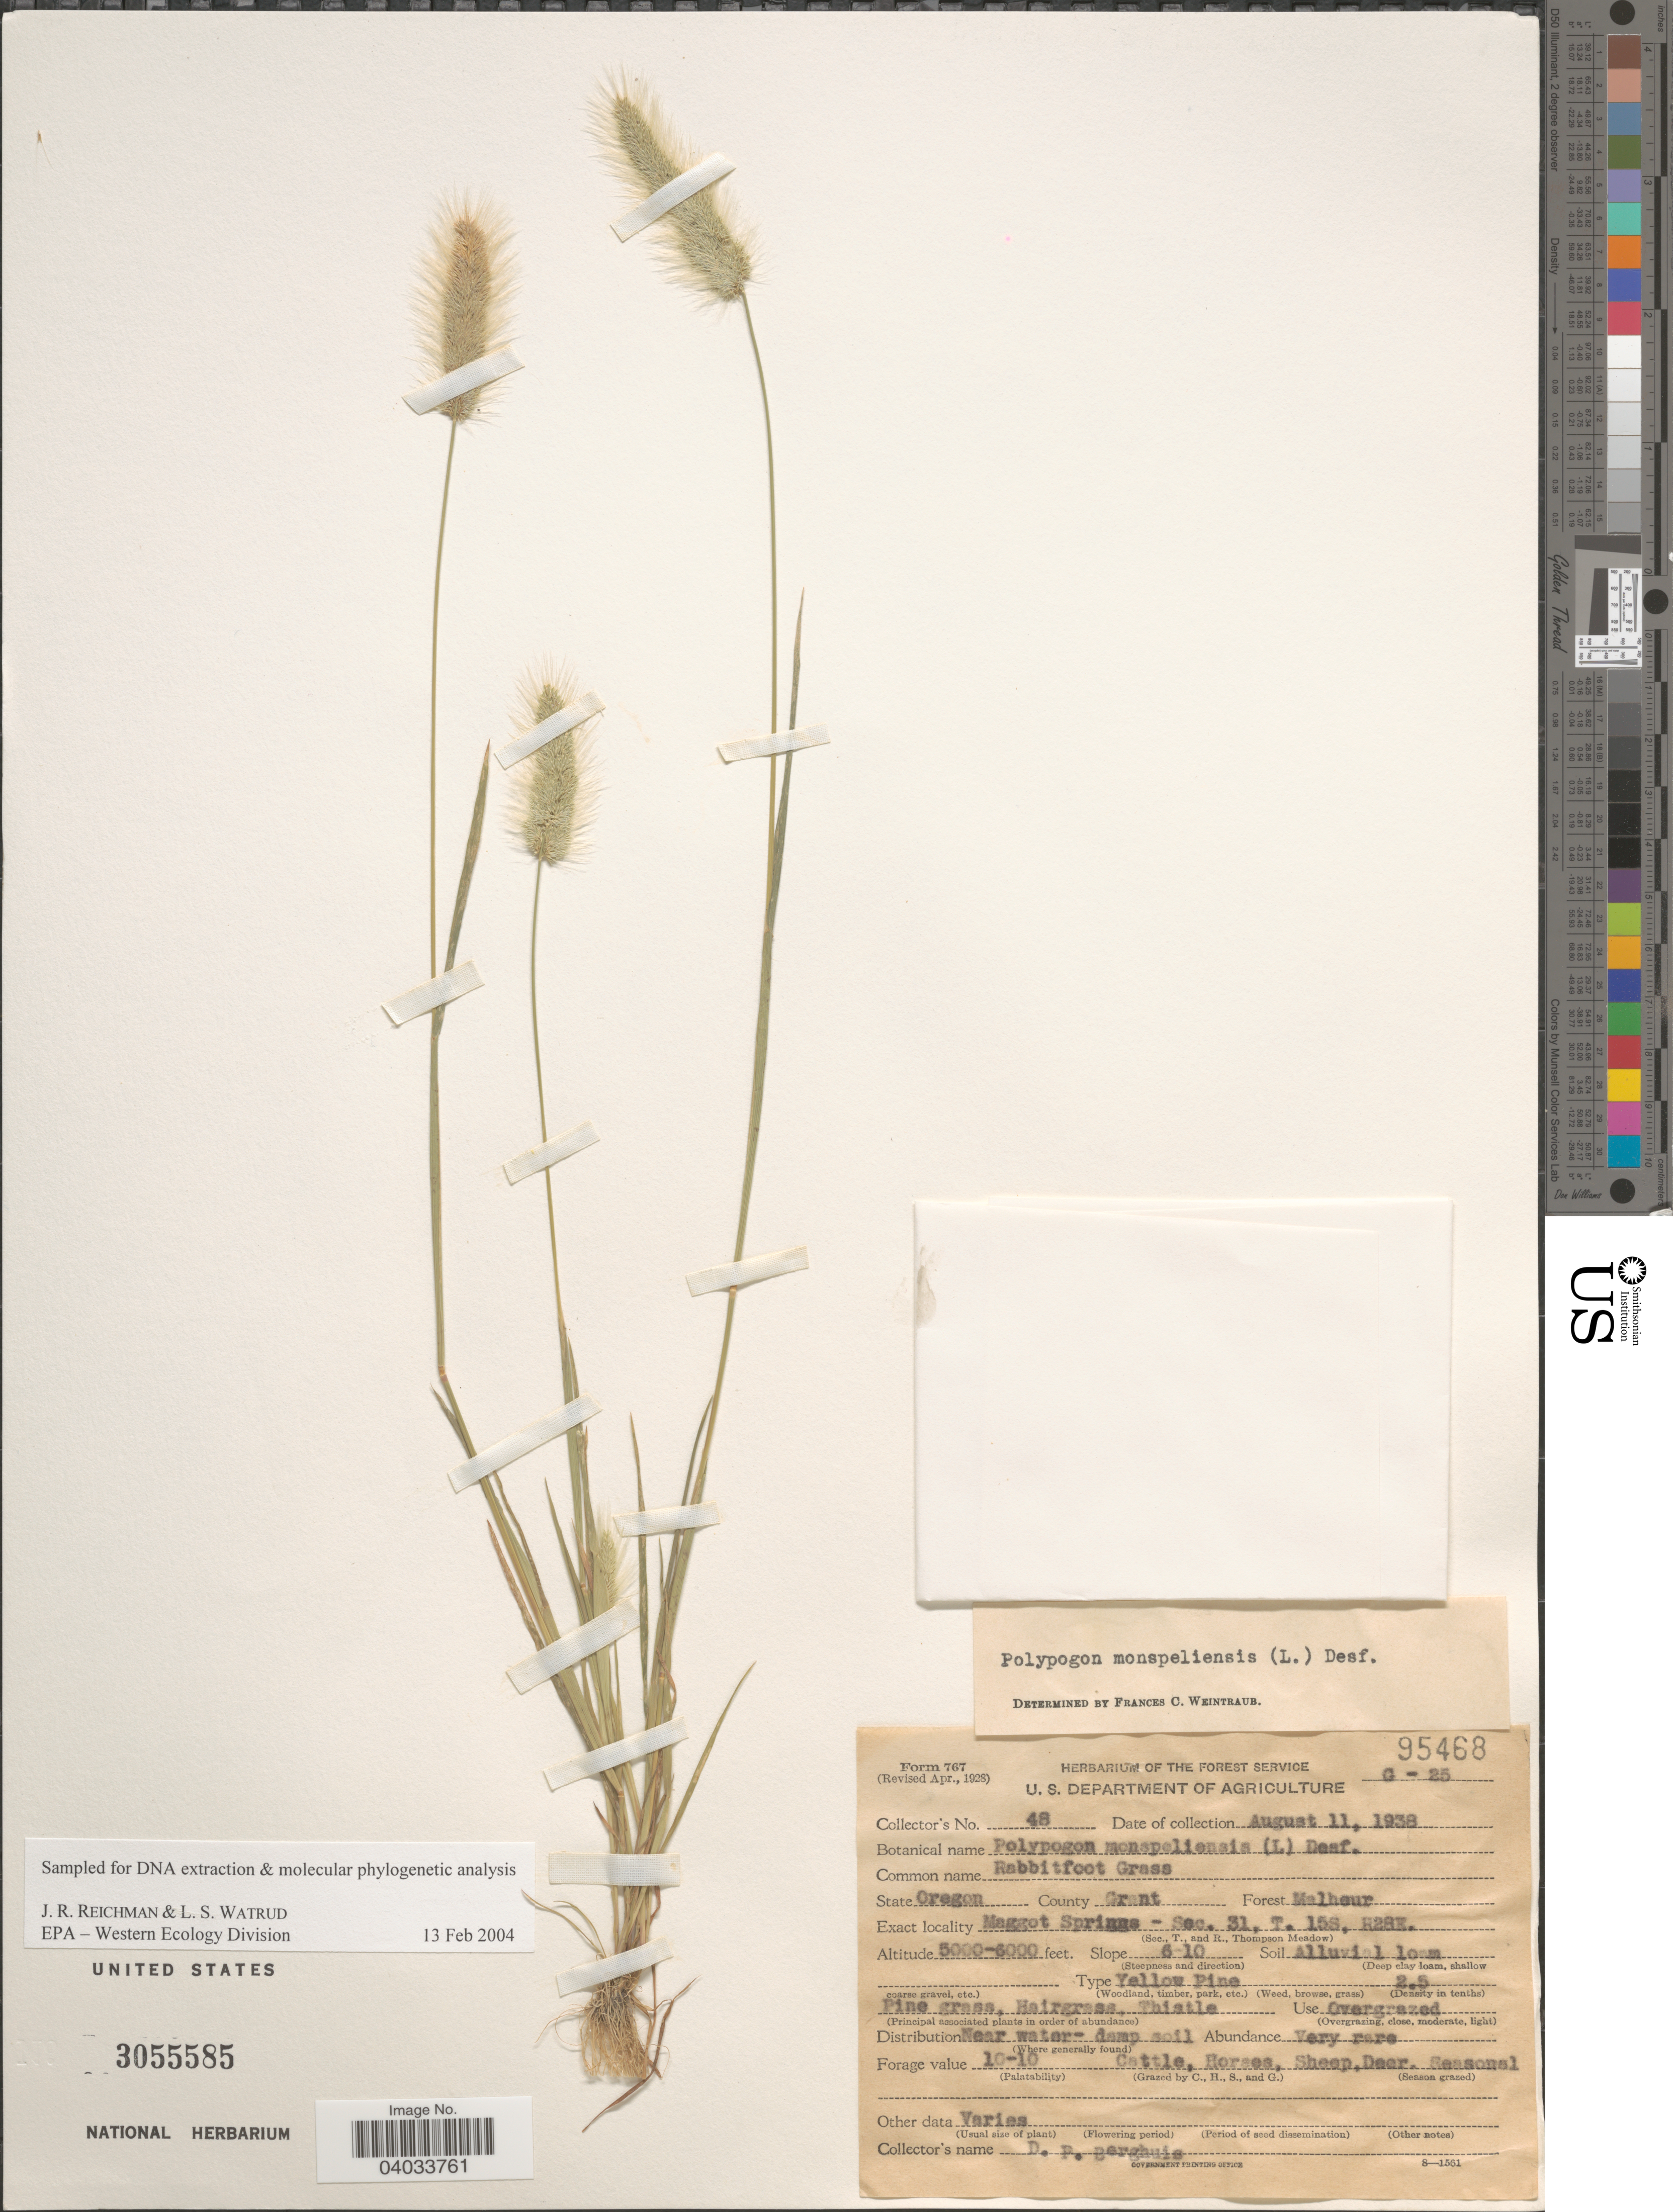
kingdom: Plantae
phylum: Tracheophyta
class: Liliopsida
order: Poales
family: Poaceae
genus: Polypogon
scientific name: Polypogon monspeliensis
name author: (L.) Desf.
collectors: D. Berghuis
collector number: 48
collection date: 1938-08-11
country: United States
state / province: Oregon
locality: County Grant. Forest Malheur. Maggot Springs - Sec. 31, T. 15S, R28E. Slope 6-10.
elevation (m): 1524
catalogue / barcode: US 3055585